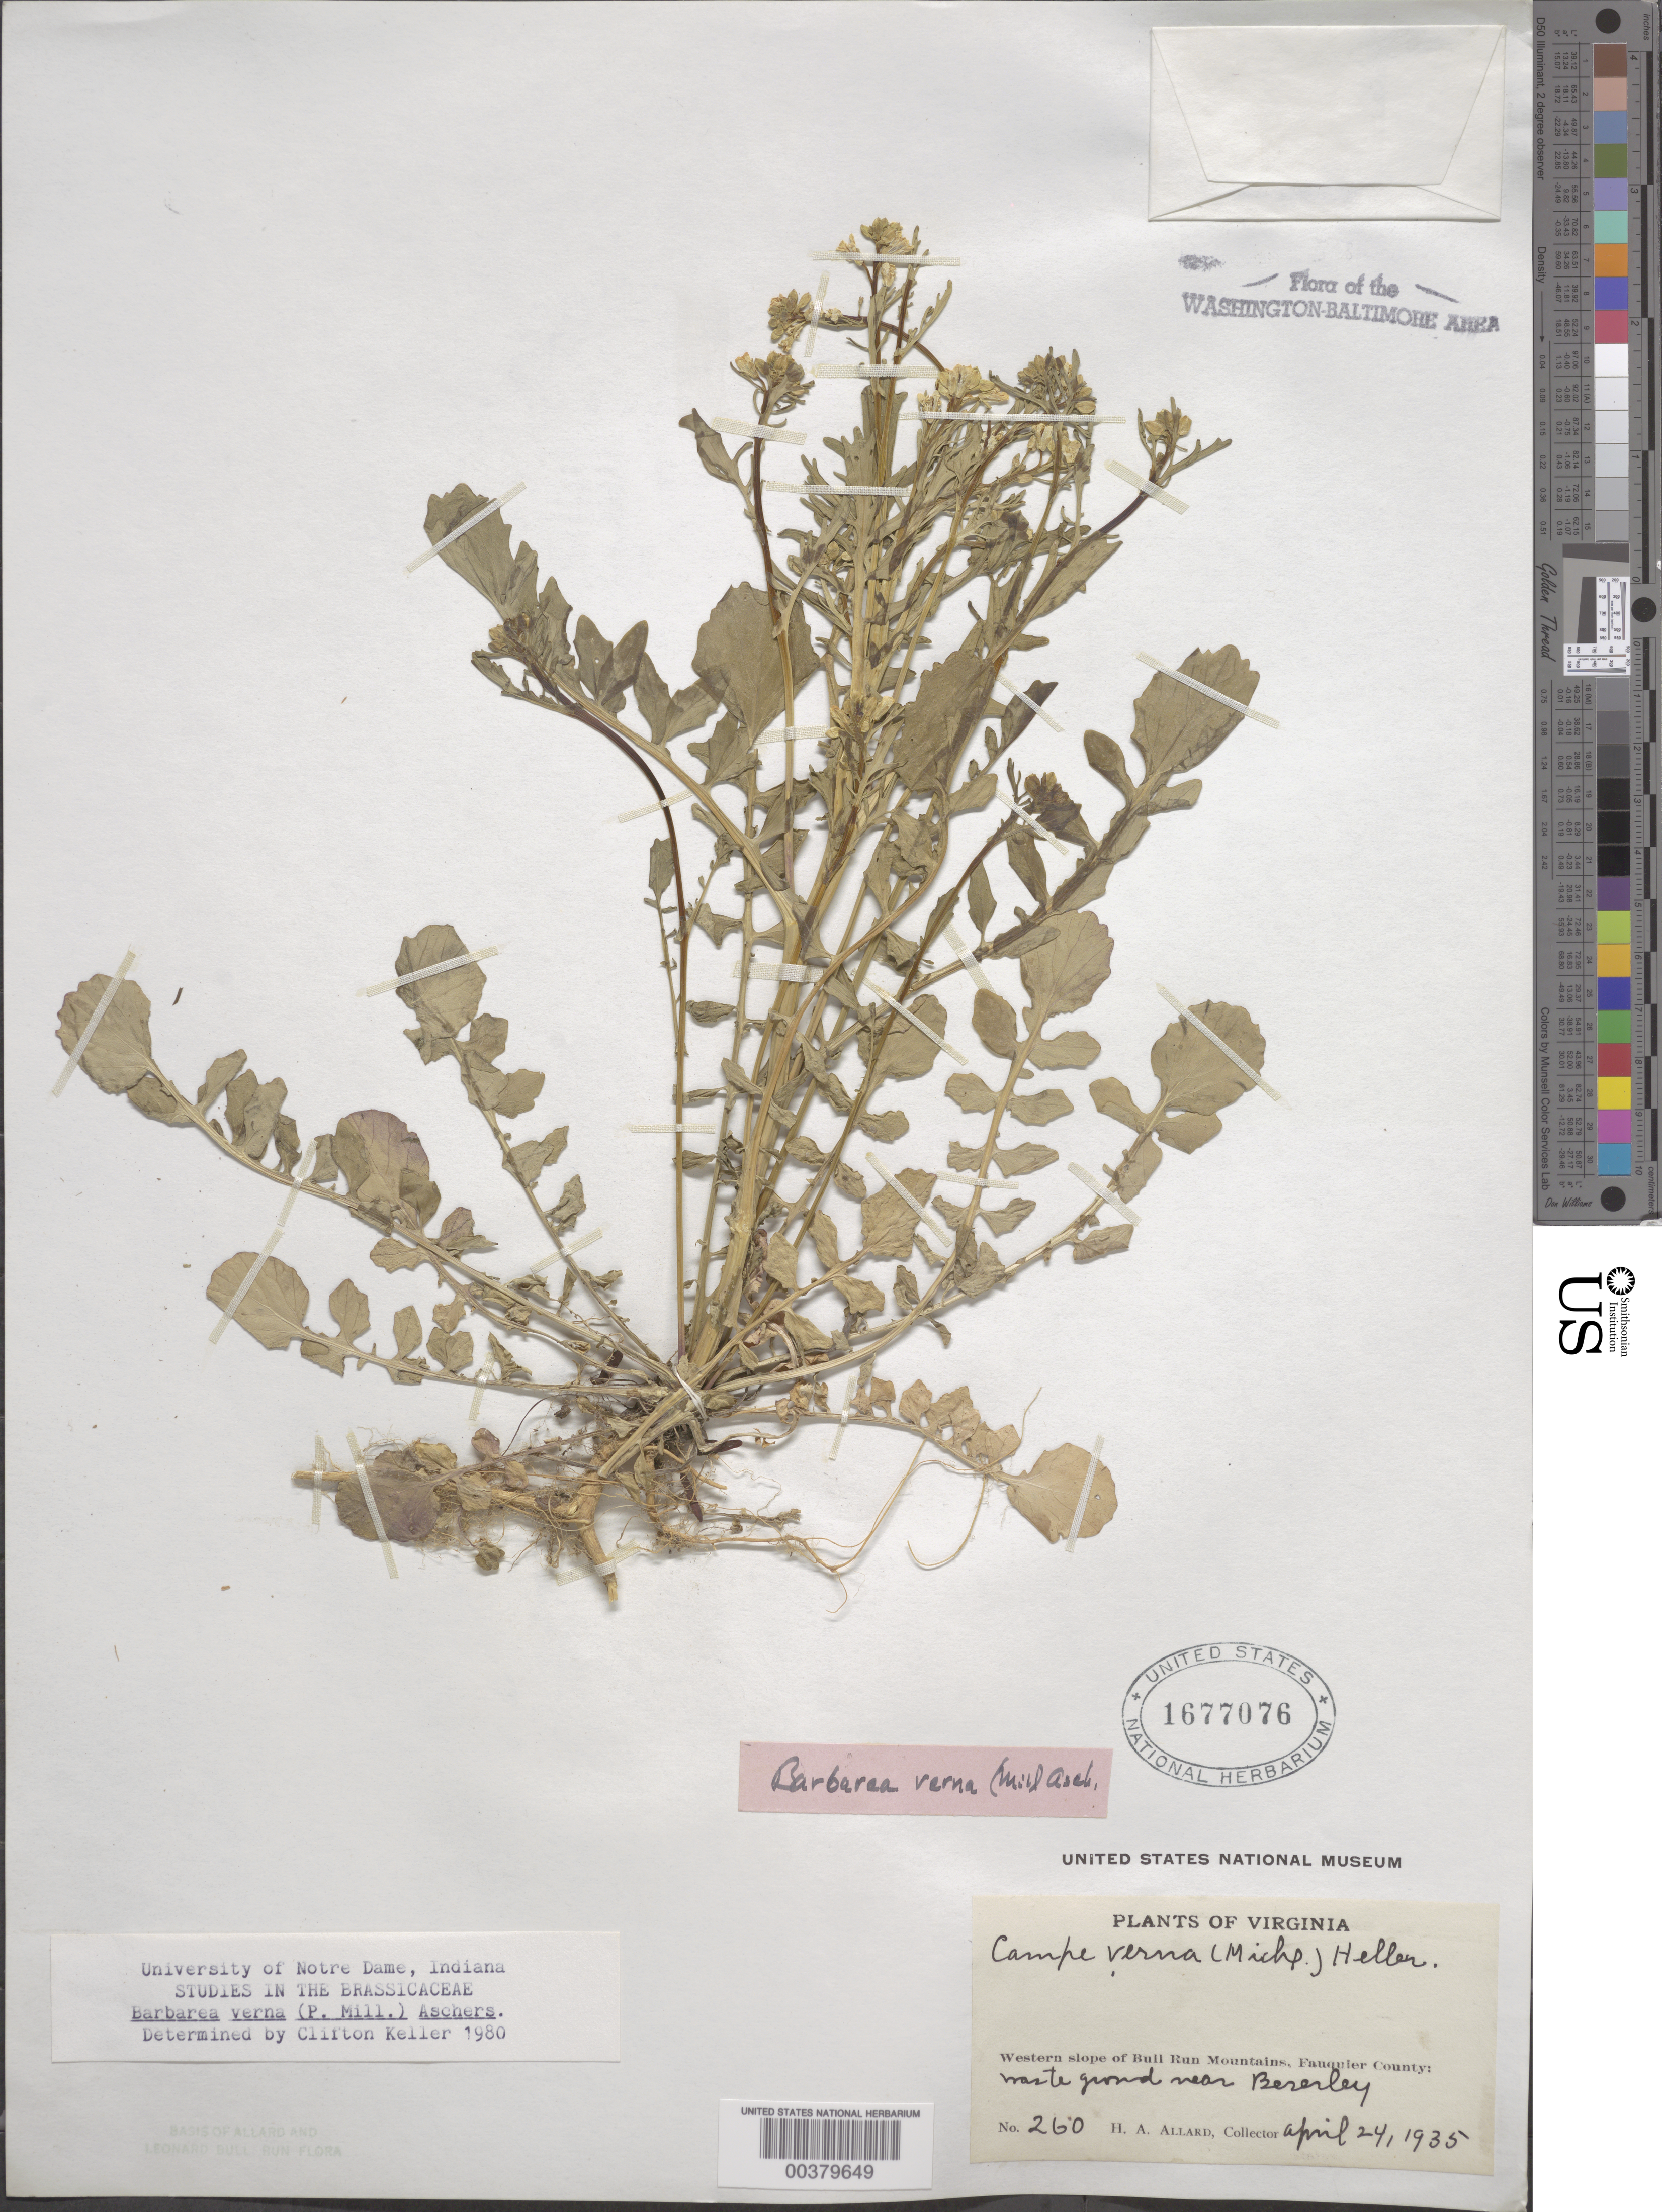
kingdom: Plantae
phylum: Tracheophyta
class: Magnoliopsida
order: Brassicales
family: Brassicaceae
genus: Barbarea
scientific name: Barbarea verna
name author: (Mill.) Asch.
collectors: H. A. Allard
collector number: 260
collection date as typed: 24 Apr 1935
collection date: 1935-04-24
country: United States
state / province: Virginia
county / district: Fauquier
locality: Beverley vicinity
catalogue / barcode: US 1677076